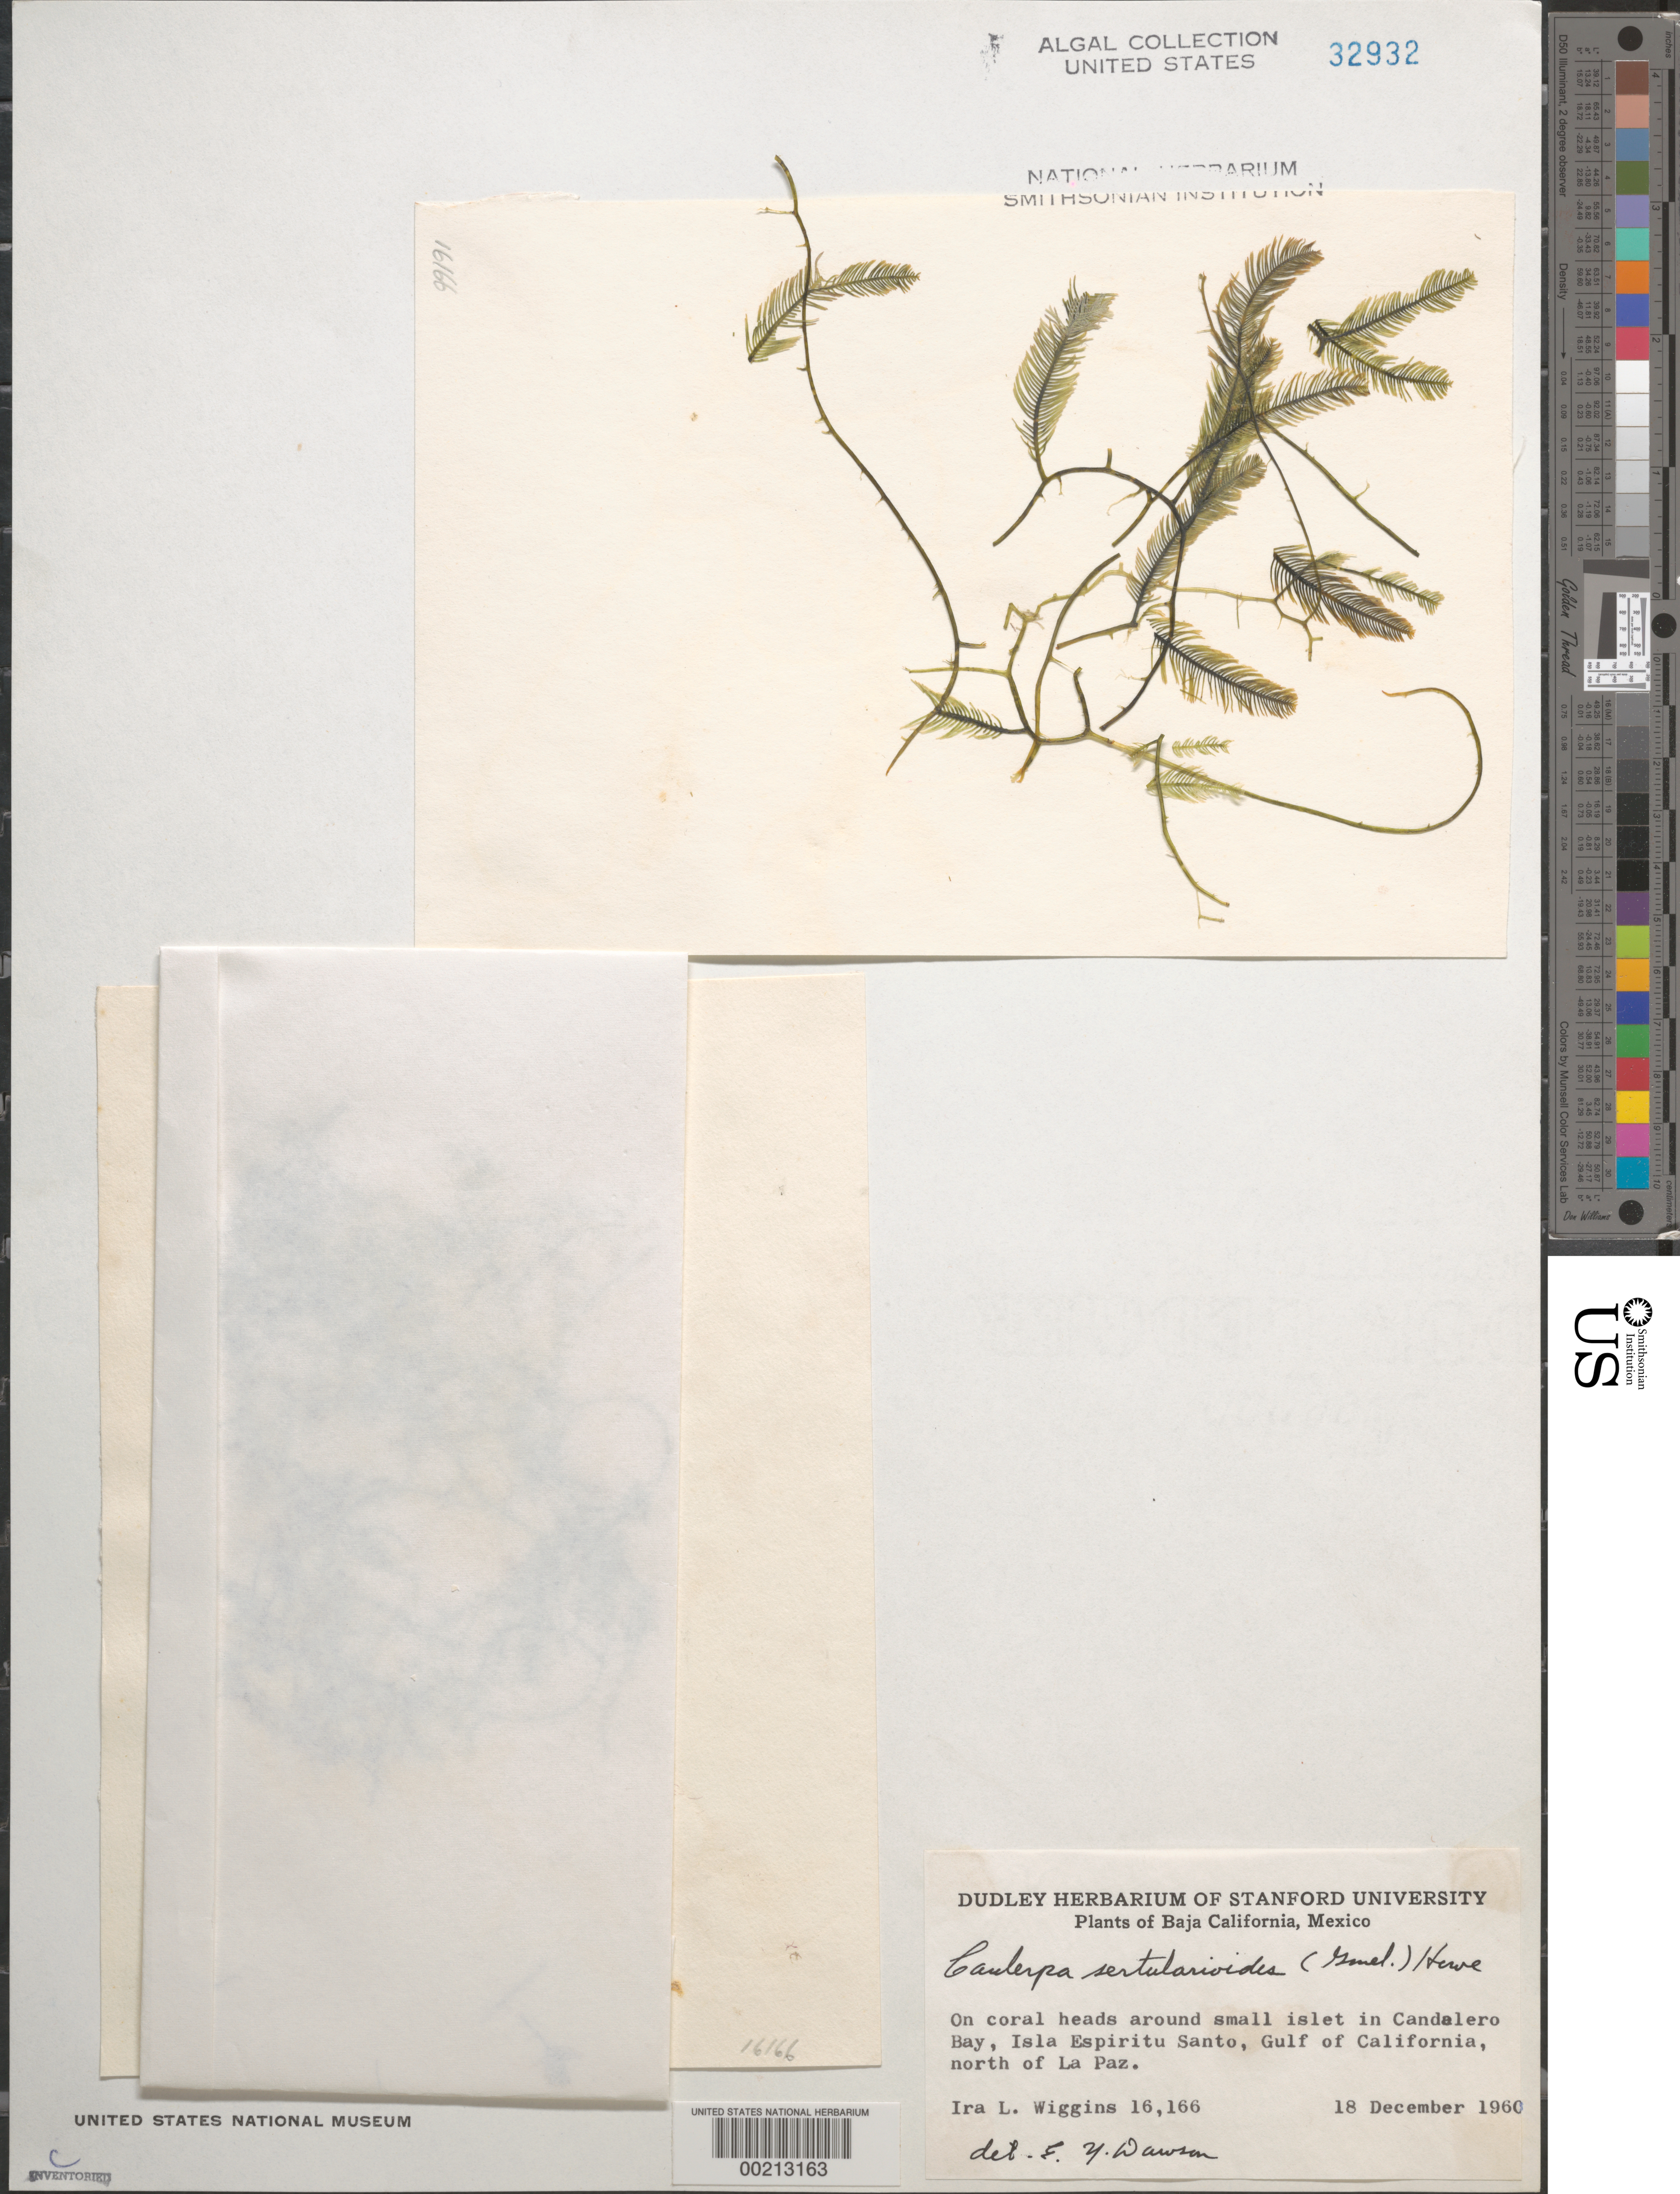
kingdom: Plantae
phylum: Chlorophyta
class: Ulvophyceae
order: Bryopsidales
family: Caulerpaceae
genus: Caulerpa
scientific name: Caulerpa sertularioides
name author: (S.G. Gmel.) M. Howe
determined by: Dawson, E. Y.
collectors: I. L. Wiggins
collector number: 16166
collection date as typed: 18 Dec 1960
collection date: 1960-12-18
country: Mexico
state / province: Baja California Sur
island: Isla Espiritu Santo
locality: Candalero Bay, north of La Paz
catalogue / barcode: US 32932